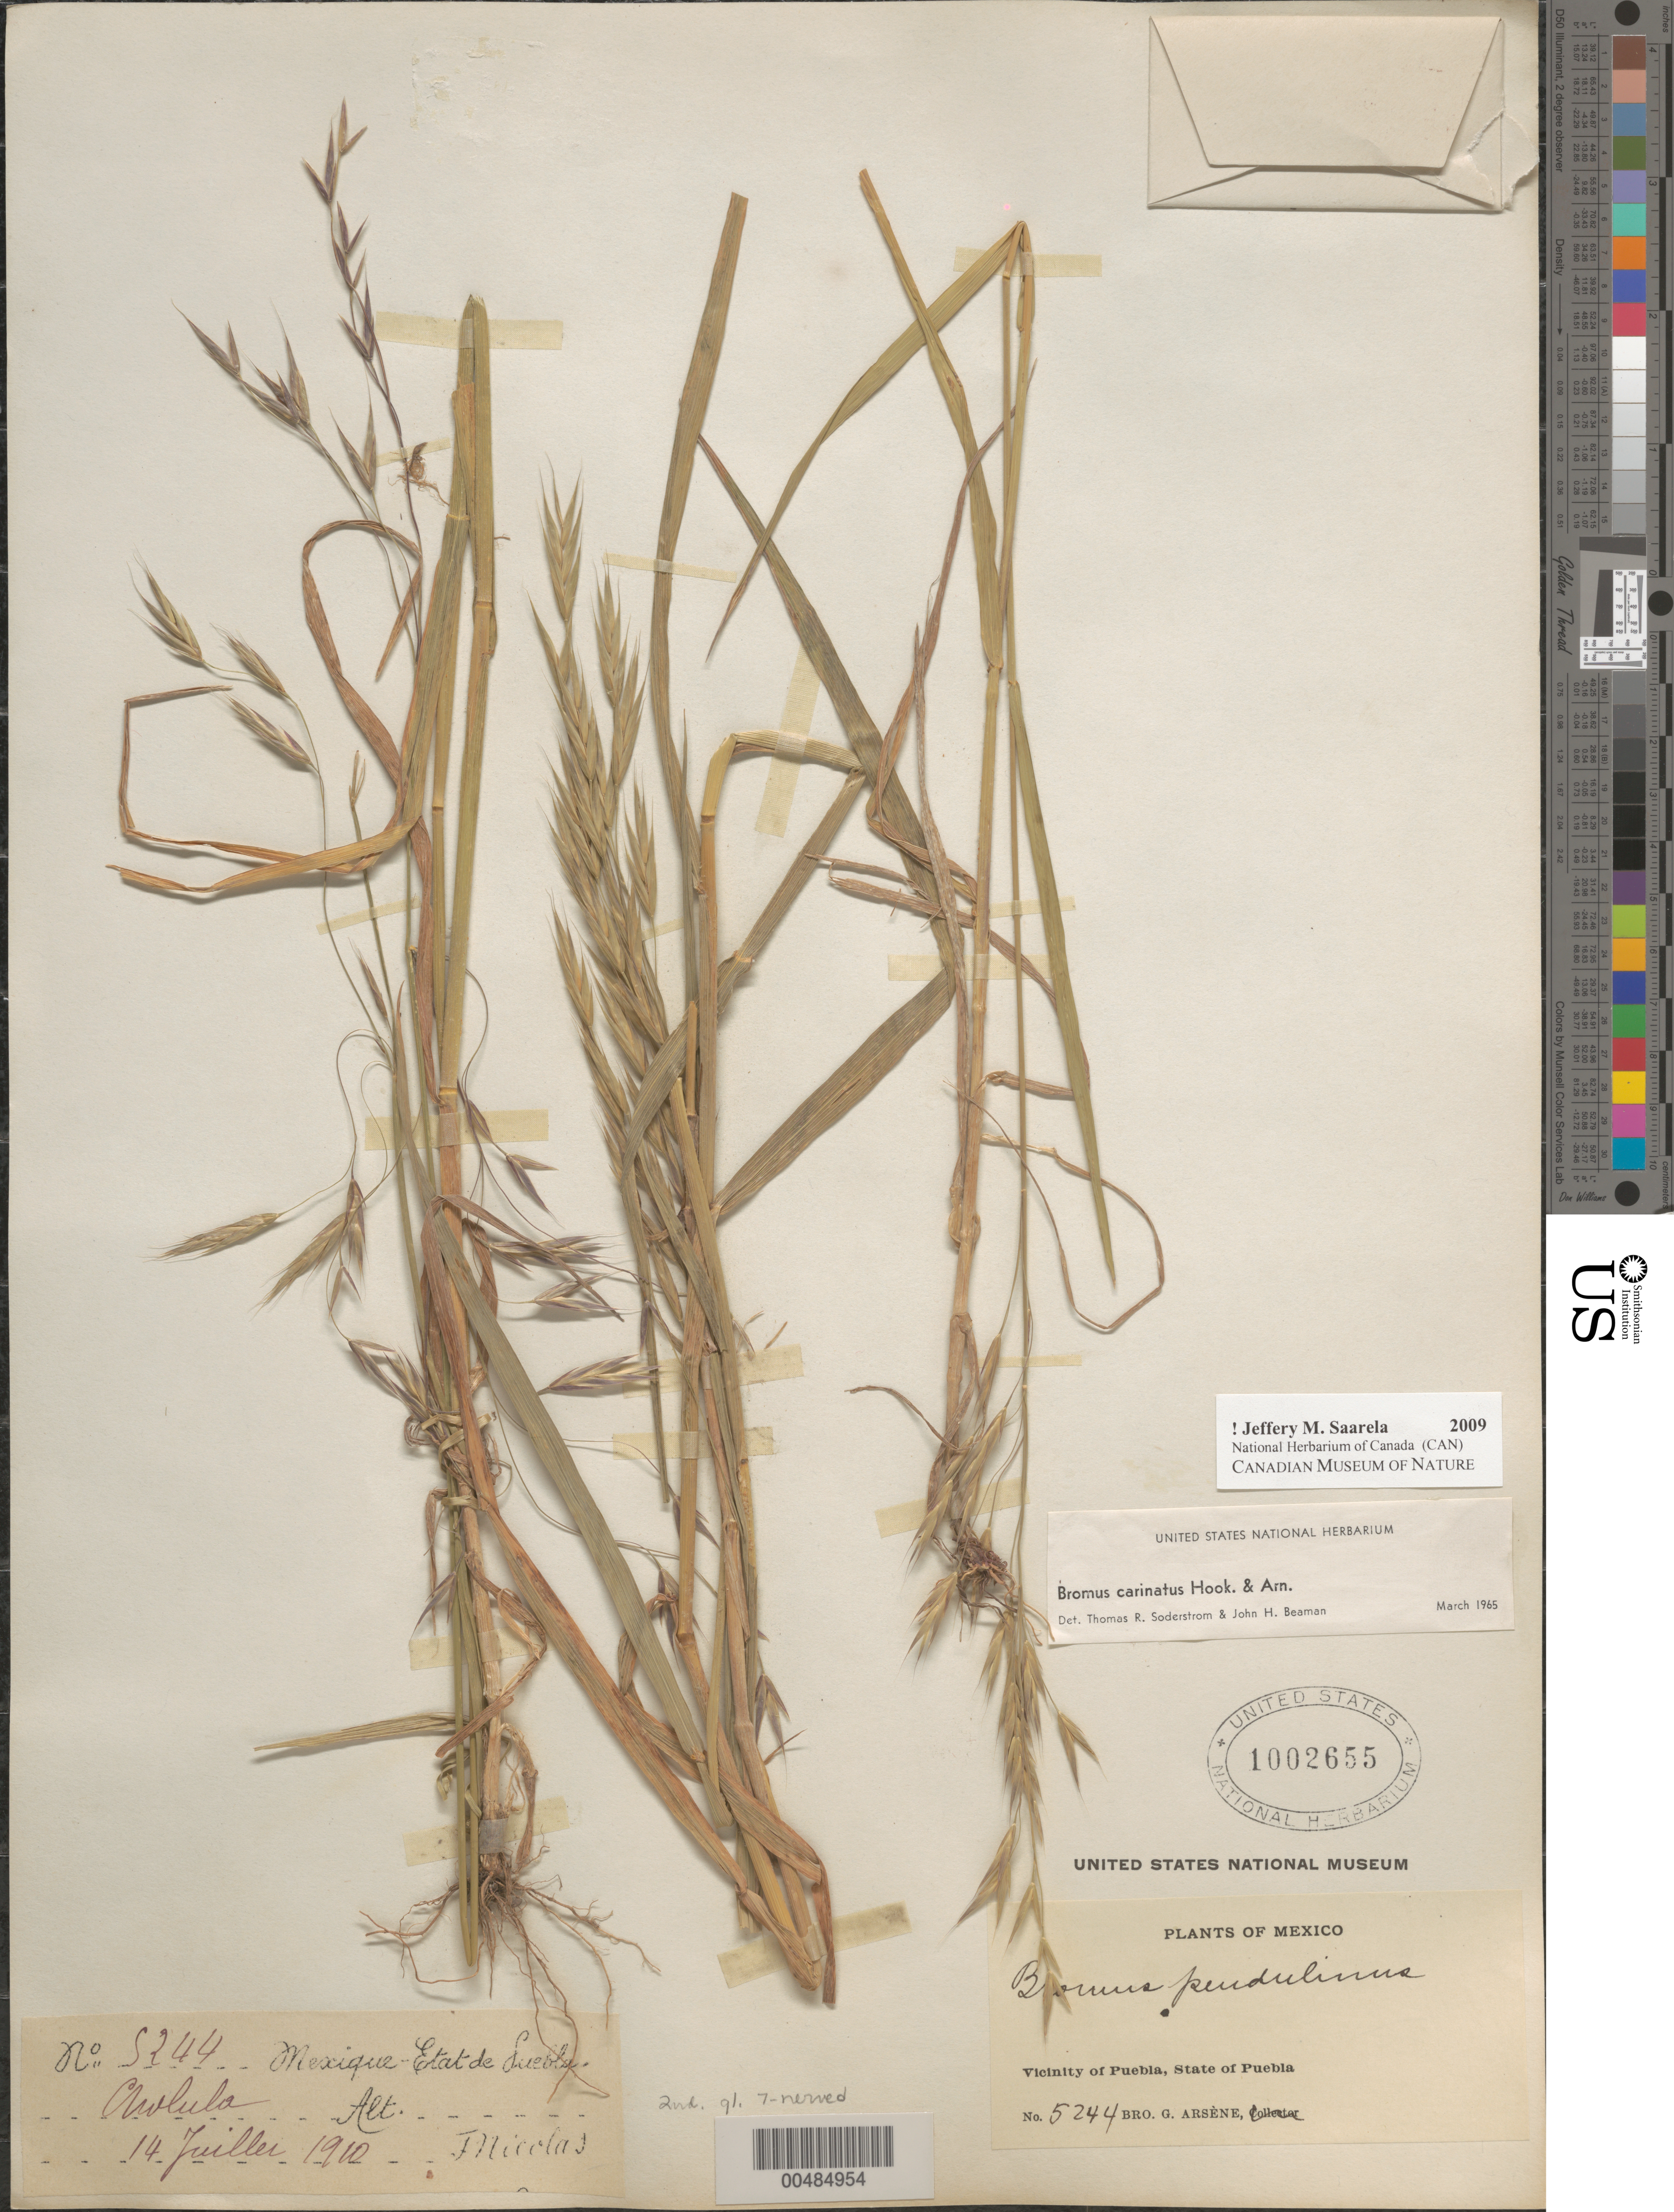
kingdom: Plantae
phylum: Tracheophyta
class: Liliopsida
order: Poales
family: Poaceae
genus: Bromus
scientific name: Bromus carinatus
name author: Hook. & Arn.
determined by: Soderstrom, T. R.; Beaman, J. H.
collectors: B. Nicolas & Bro. G. Arsène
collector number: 5244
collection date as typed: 14 Jul 1910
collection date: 1910-07-14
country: Mexico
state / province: Puebla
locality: Vicinity of Puebla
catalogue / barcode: US 1002655